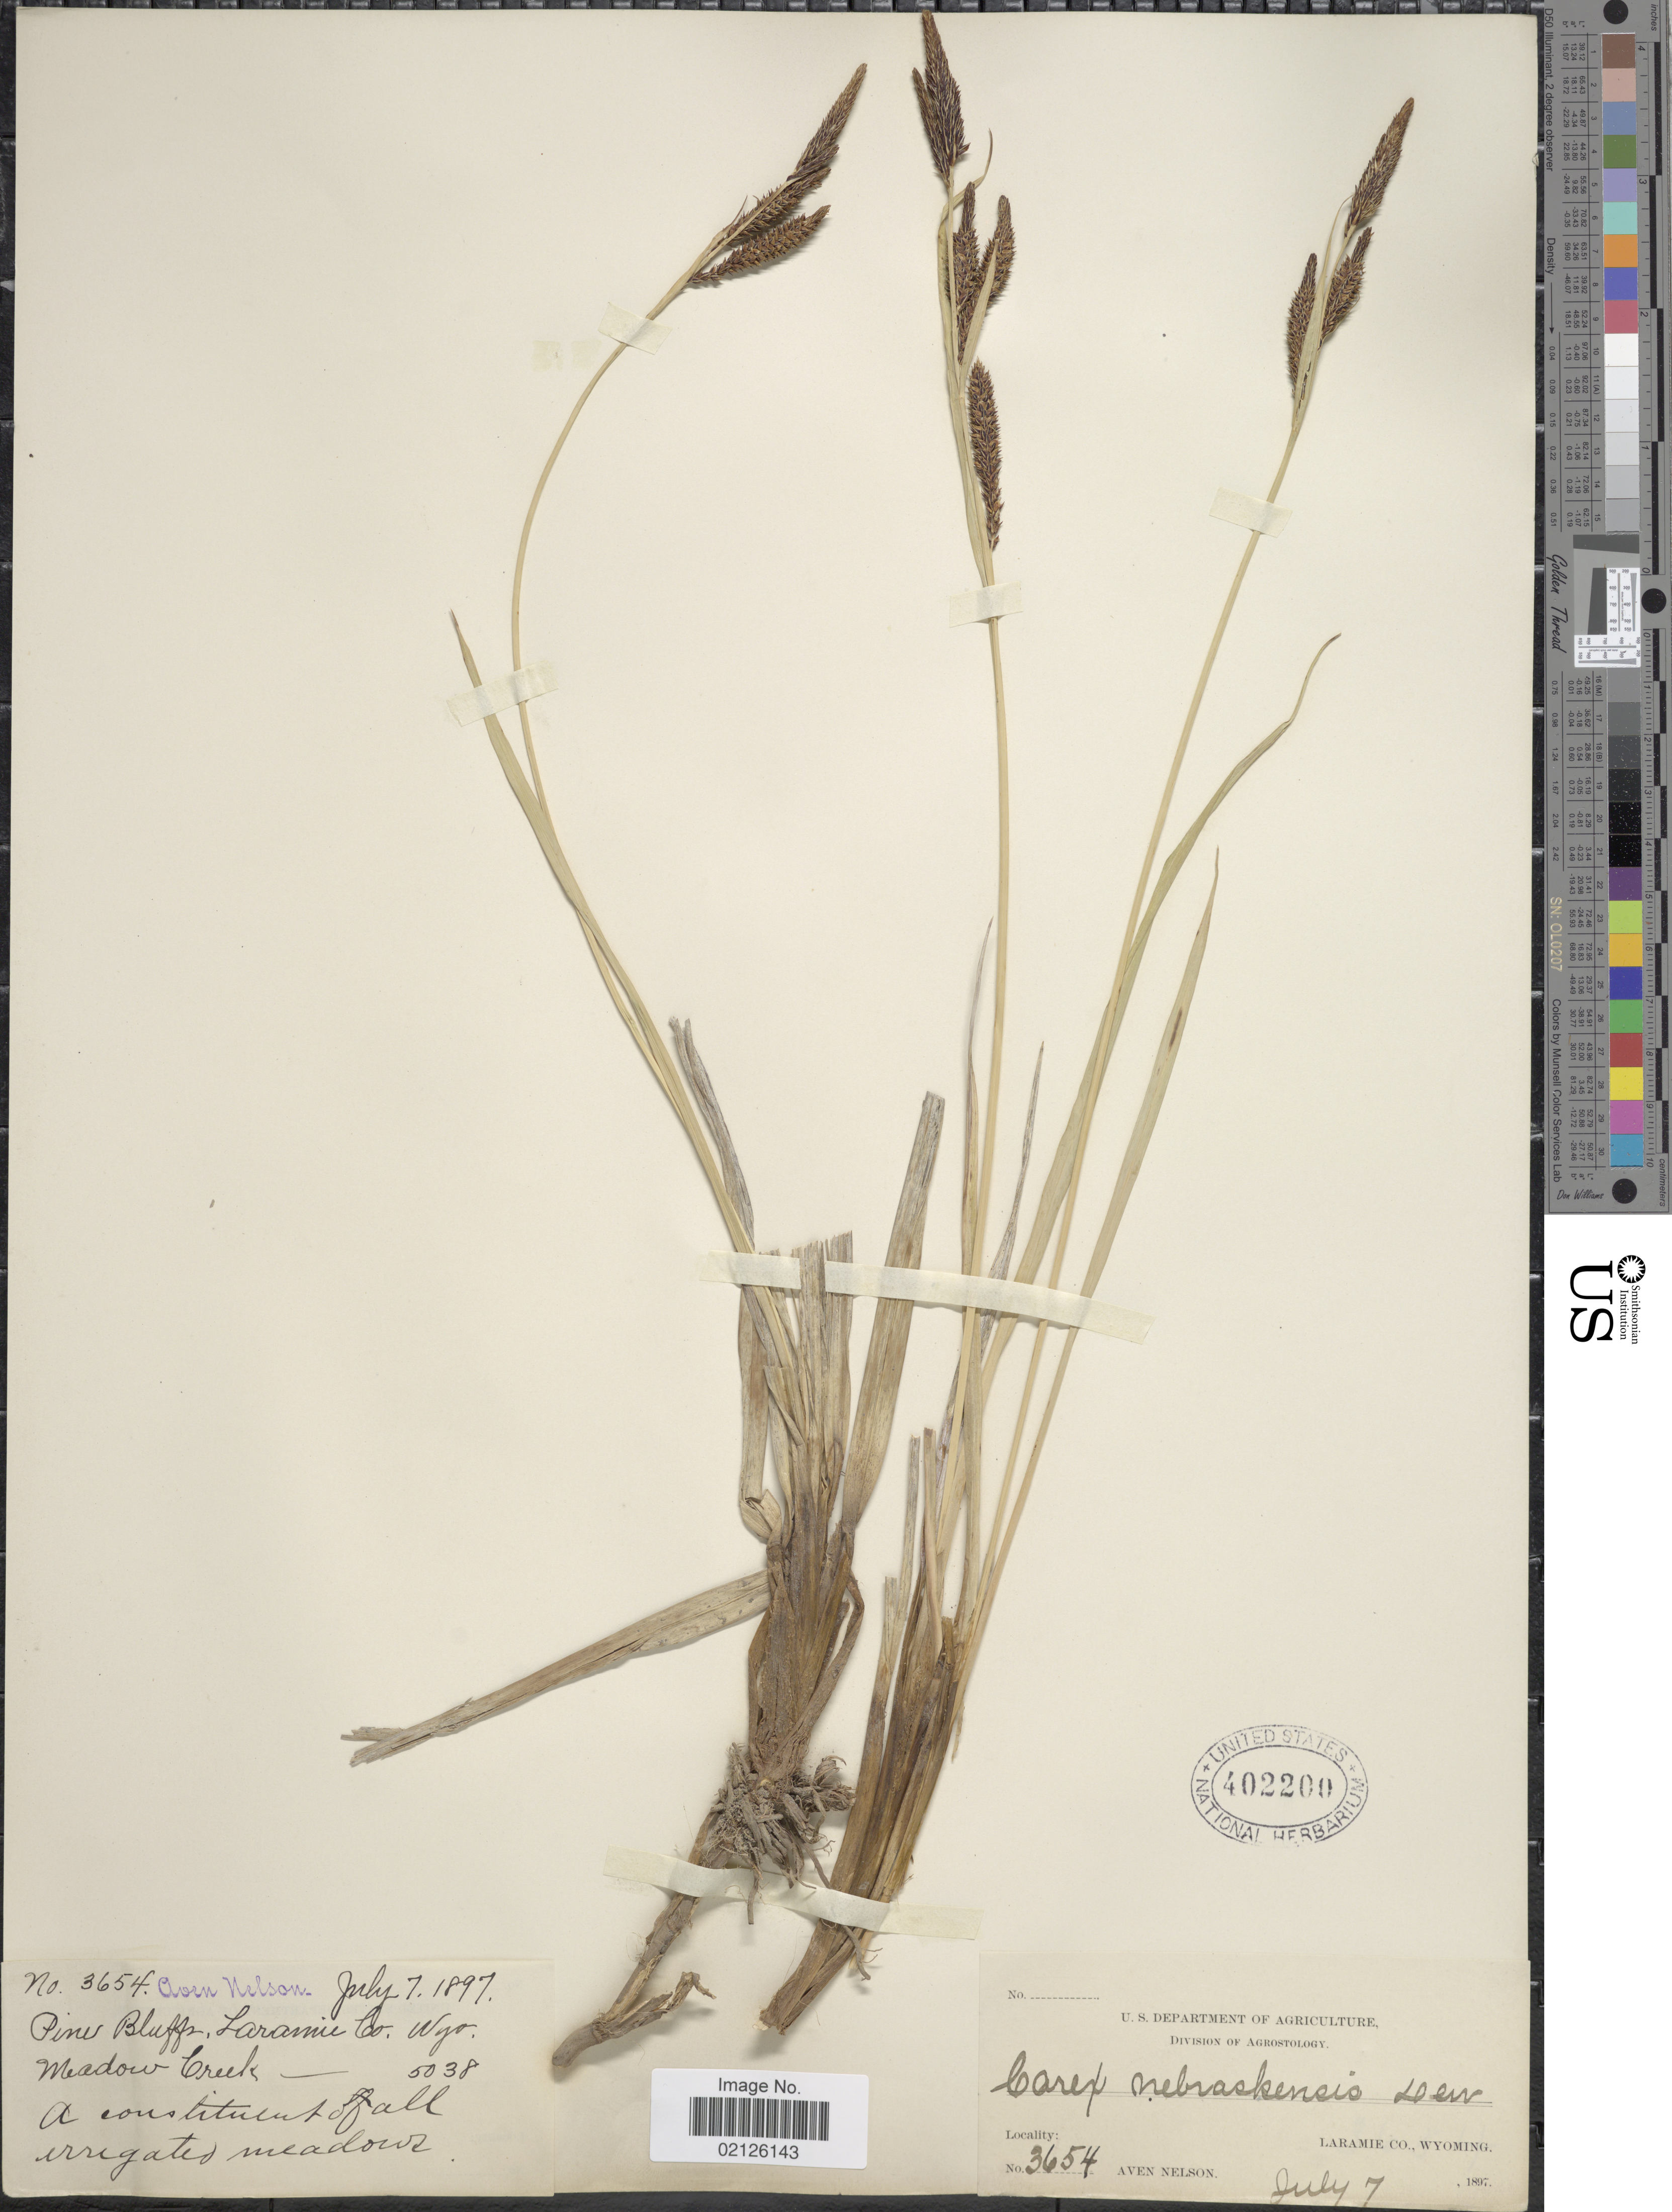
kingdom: Plantae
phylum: Tracheophyta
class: Liliopsida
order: Poales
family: Cyperaceae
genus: Carex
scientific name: Carex nebrascensis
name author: Dewey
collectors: A. Nelson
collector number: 3654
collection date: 1897-07-07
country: United States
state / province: Wyoming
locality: Pine Bluffs, Laramie Co, Meadow Creek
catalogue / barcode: US 402200